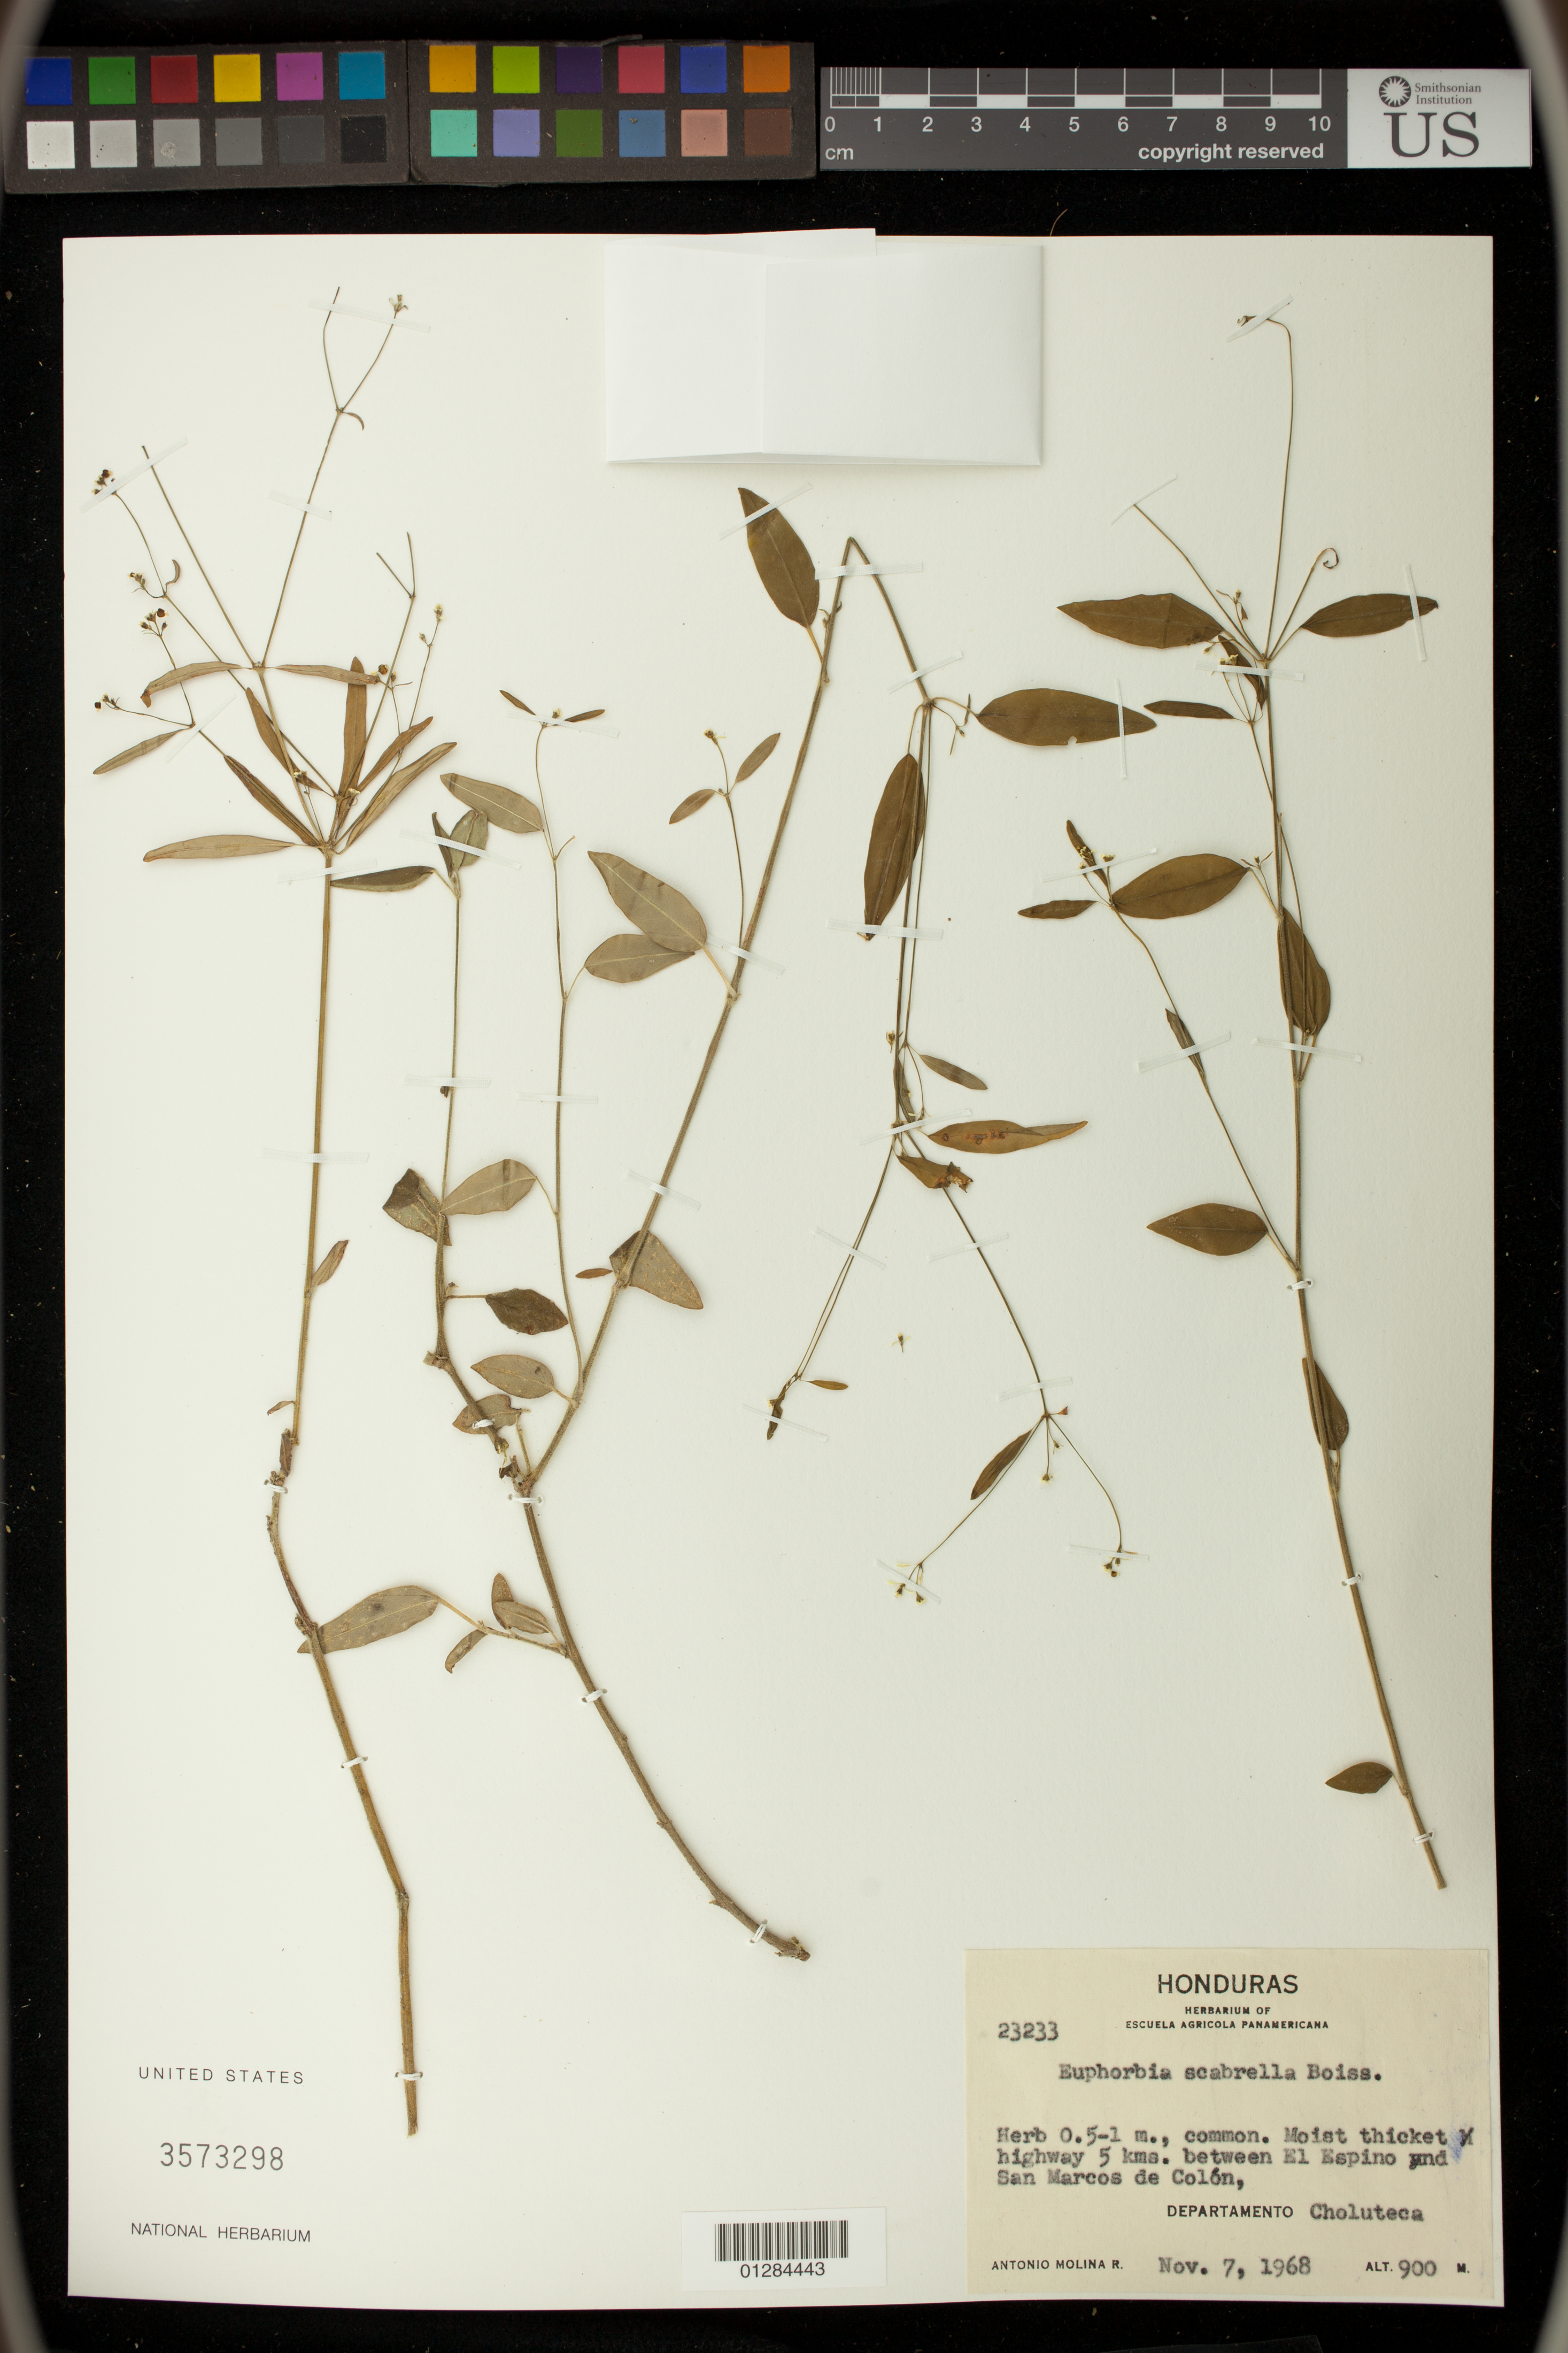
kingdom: Plantae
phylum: Tracheophyta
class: Magnoliopsida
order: Malpighiales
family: Euphorbiaceae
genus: Euphorbia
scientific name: Euphorbia triphylla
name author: (Klotzsch & Garcke) Oudejans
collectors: A. R. Molina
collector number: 23233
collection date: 1968-11-07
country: Honduras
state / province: Choluteca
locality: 5 km between El Espino and San Marcos de Colon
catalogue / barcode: US 3573298